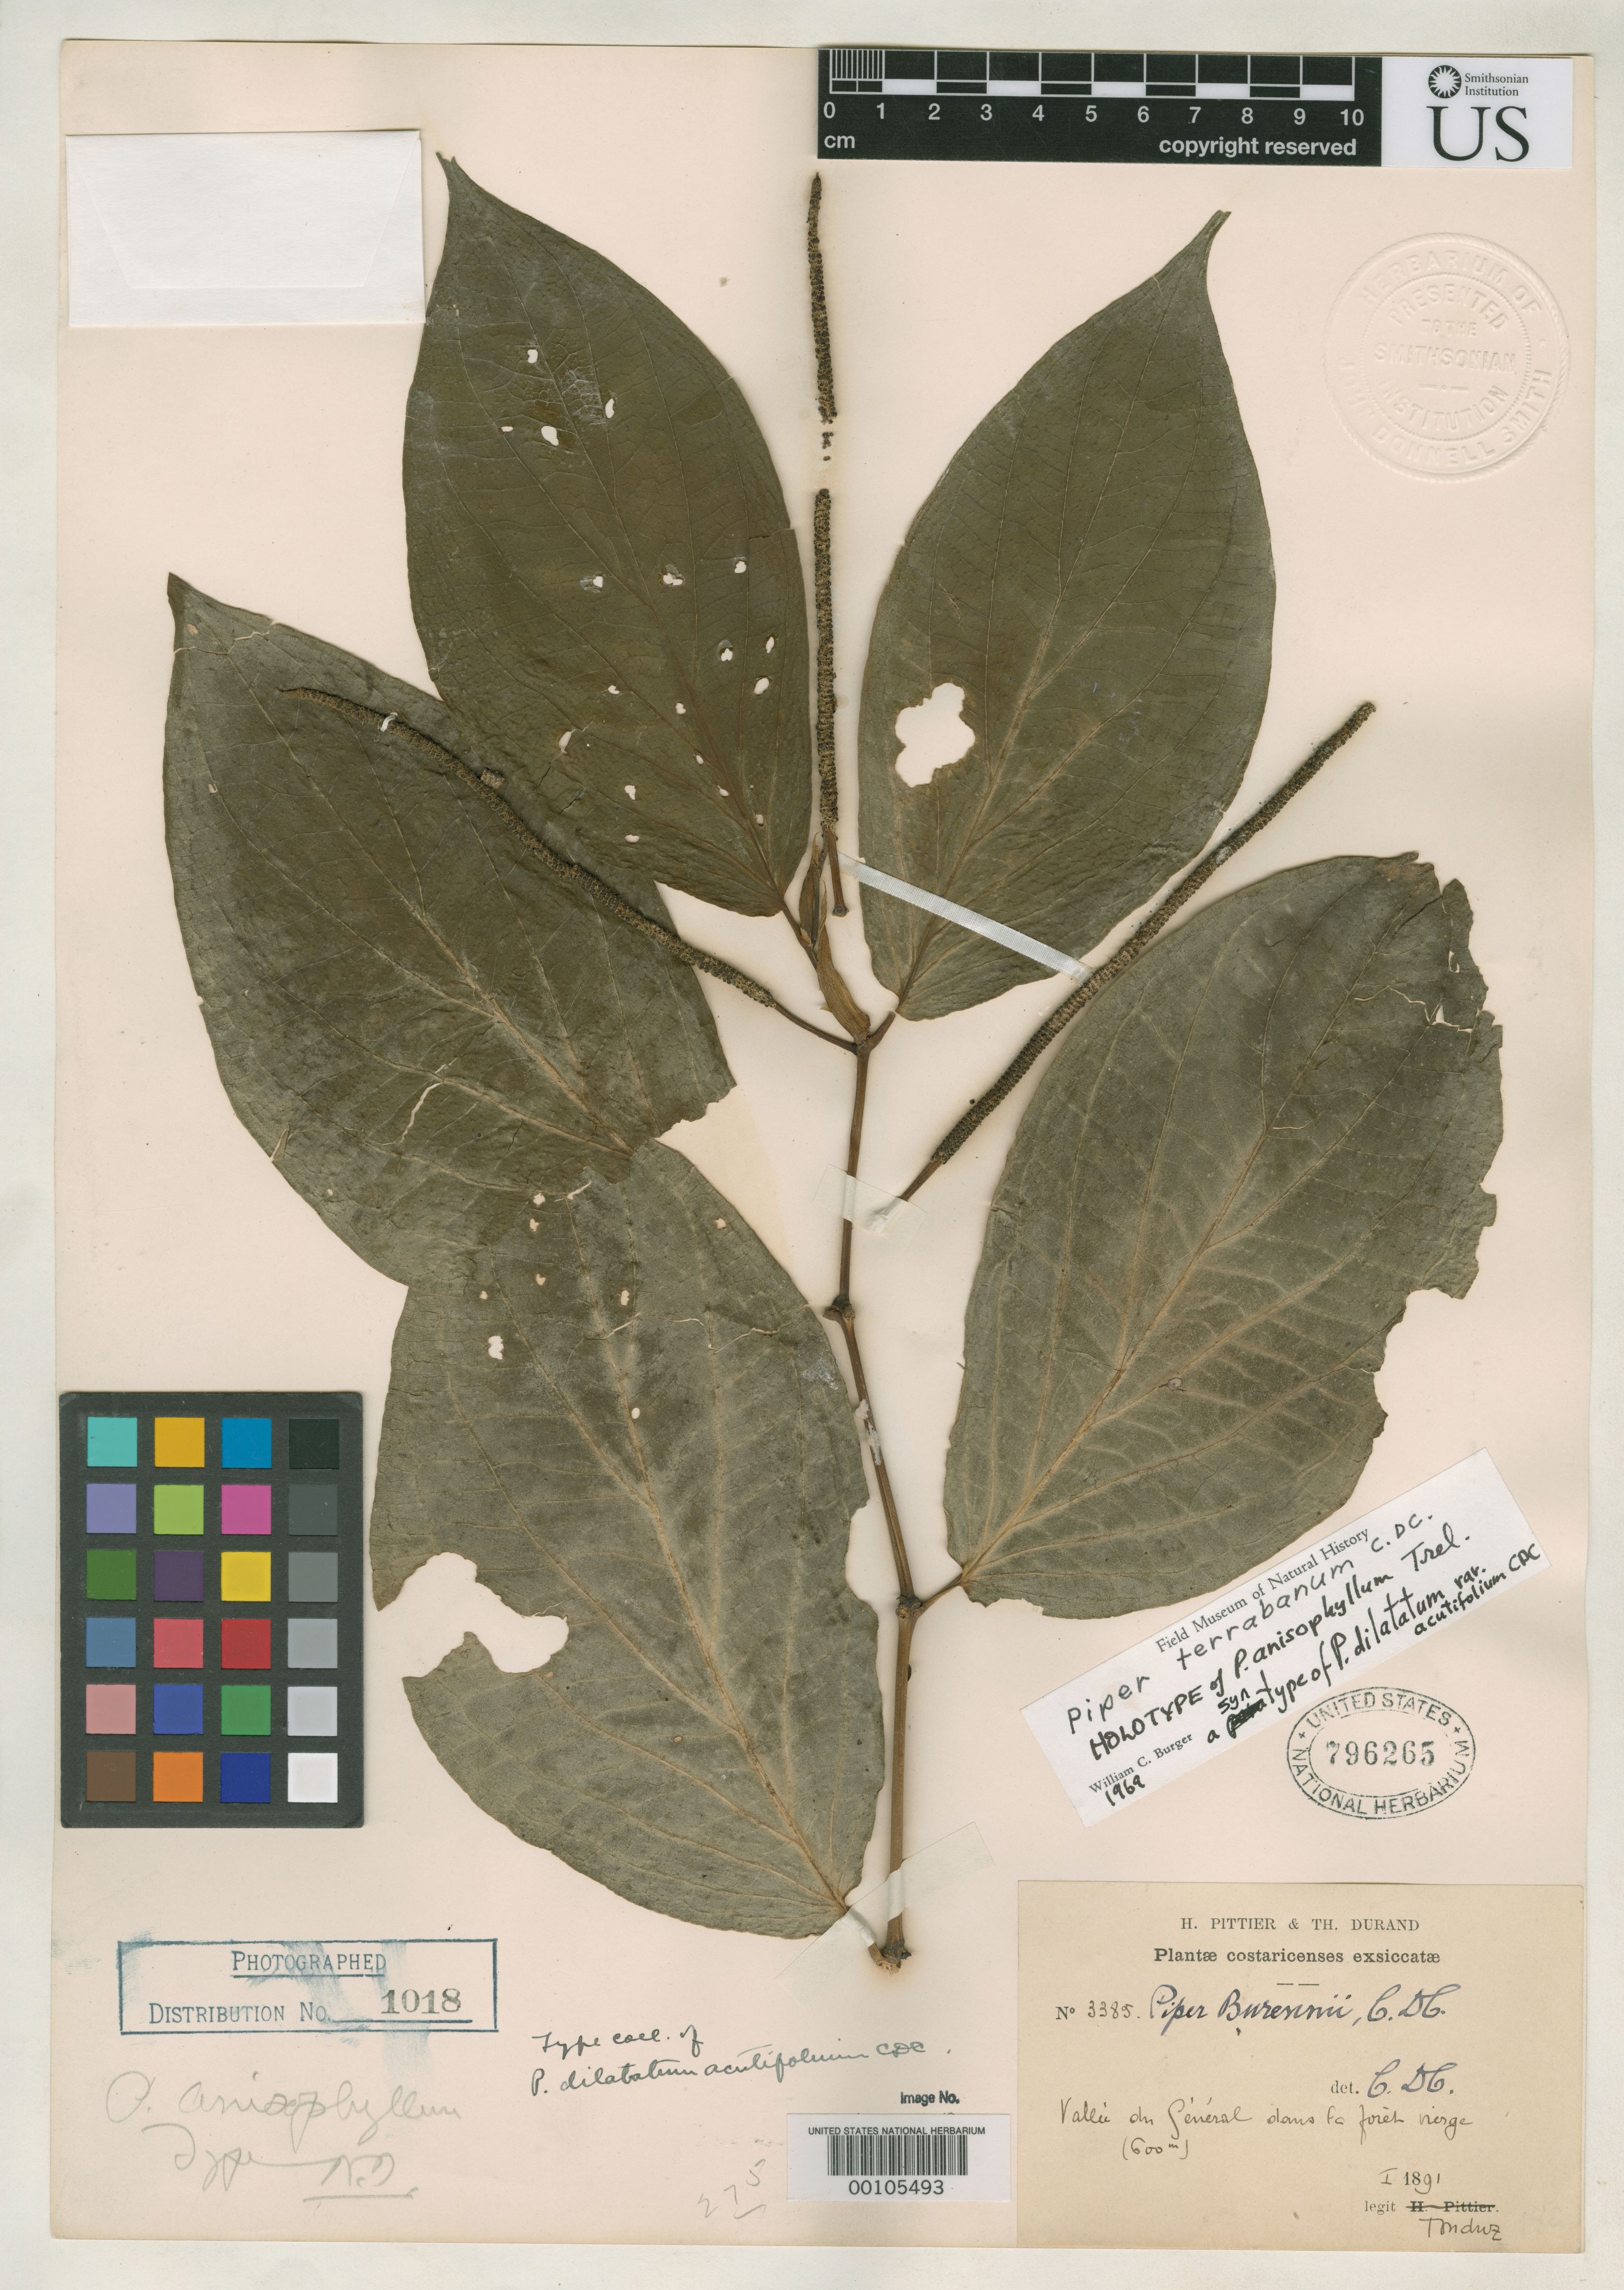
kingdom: Plantae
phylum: Tracheophyta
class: Magnoliopsida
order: Piperales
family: Piperaceae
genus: Piper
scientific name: Piper dilatatum var. acutifolium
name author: C. DC.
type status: Syntype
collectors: A. Tonduz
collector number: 3385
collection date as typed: Jan 1891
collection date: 1891-01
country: Costa Rica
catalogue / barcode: US 796265-2